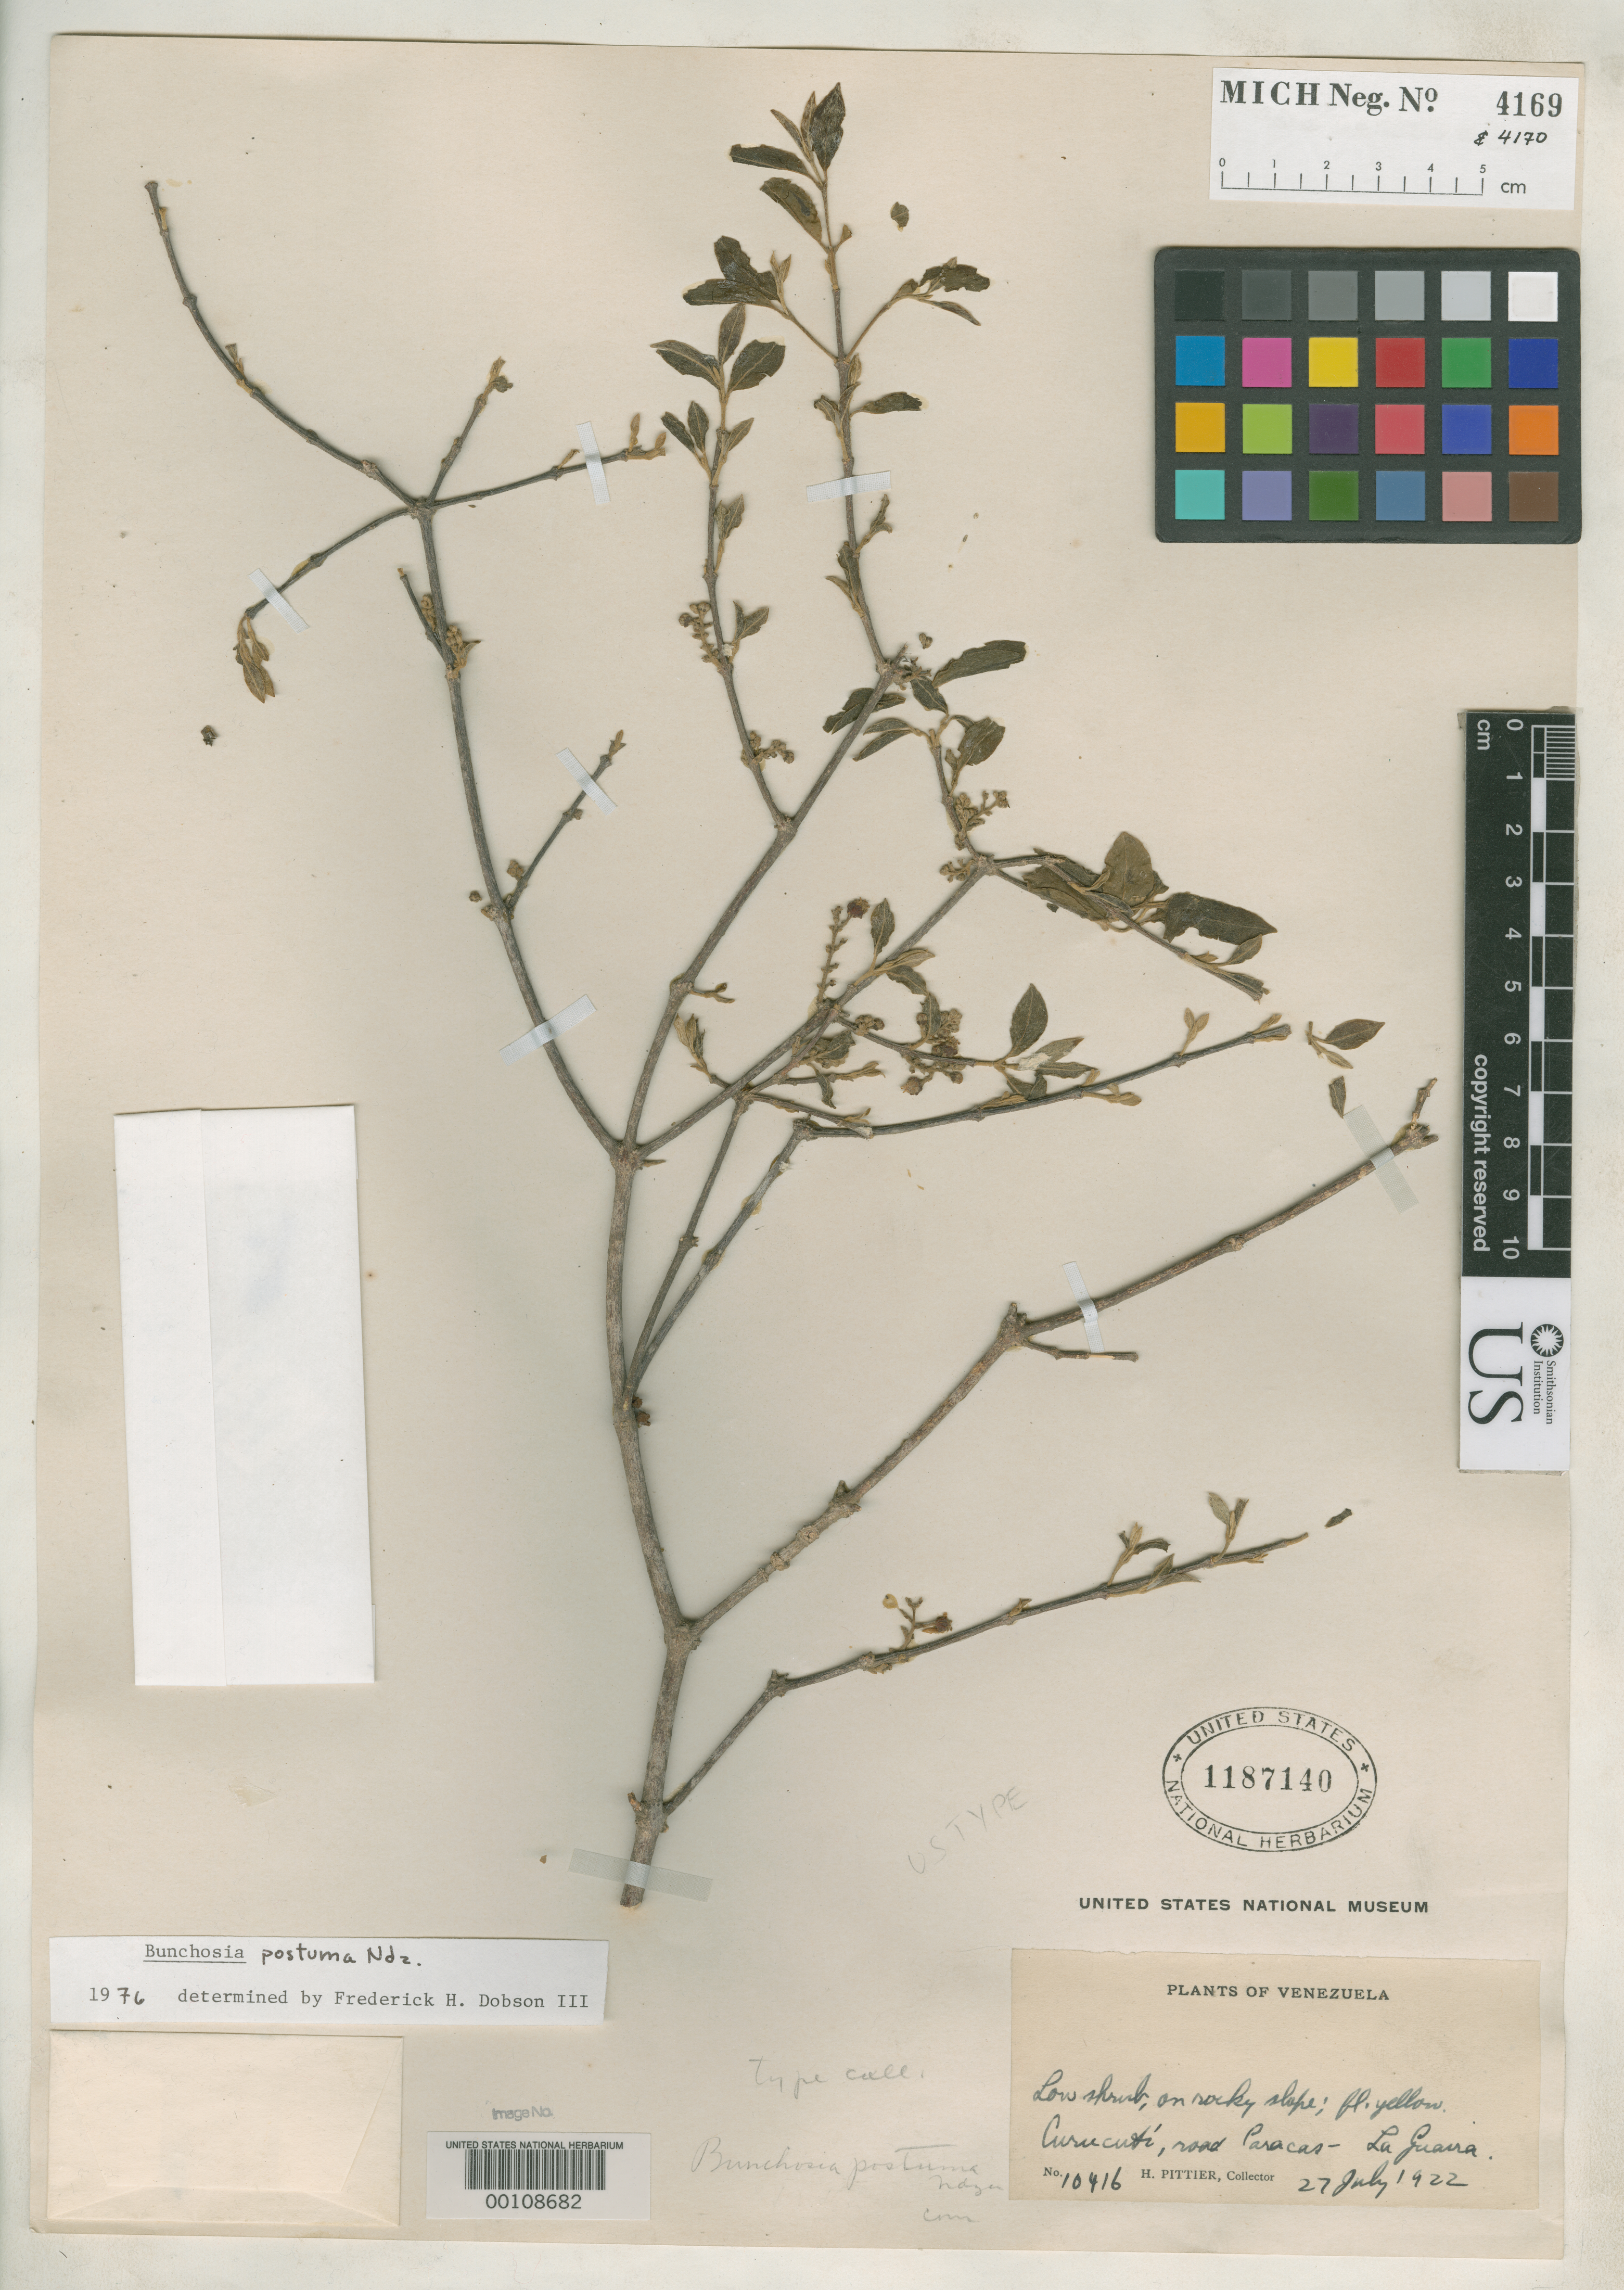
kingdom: Plantae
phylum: Tracheophyta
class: Magnoliopsida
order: Malpighiales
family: Malpighiaceae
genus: Bunchosia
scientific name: Bunchosia postuma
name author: Nied.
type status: Type Collection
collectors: H. F. Pittier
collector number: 10416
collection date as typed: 27 Jul 1922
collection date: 1922-07-27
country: Venezuela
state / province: Guárico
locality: Curucuti, near Caracas.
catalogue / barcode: US 1187140